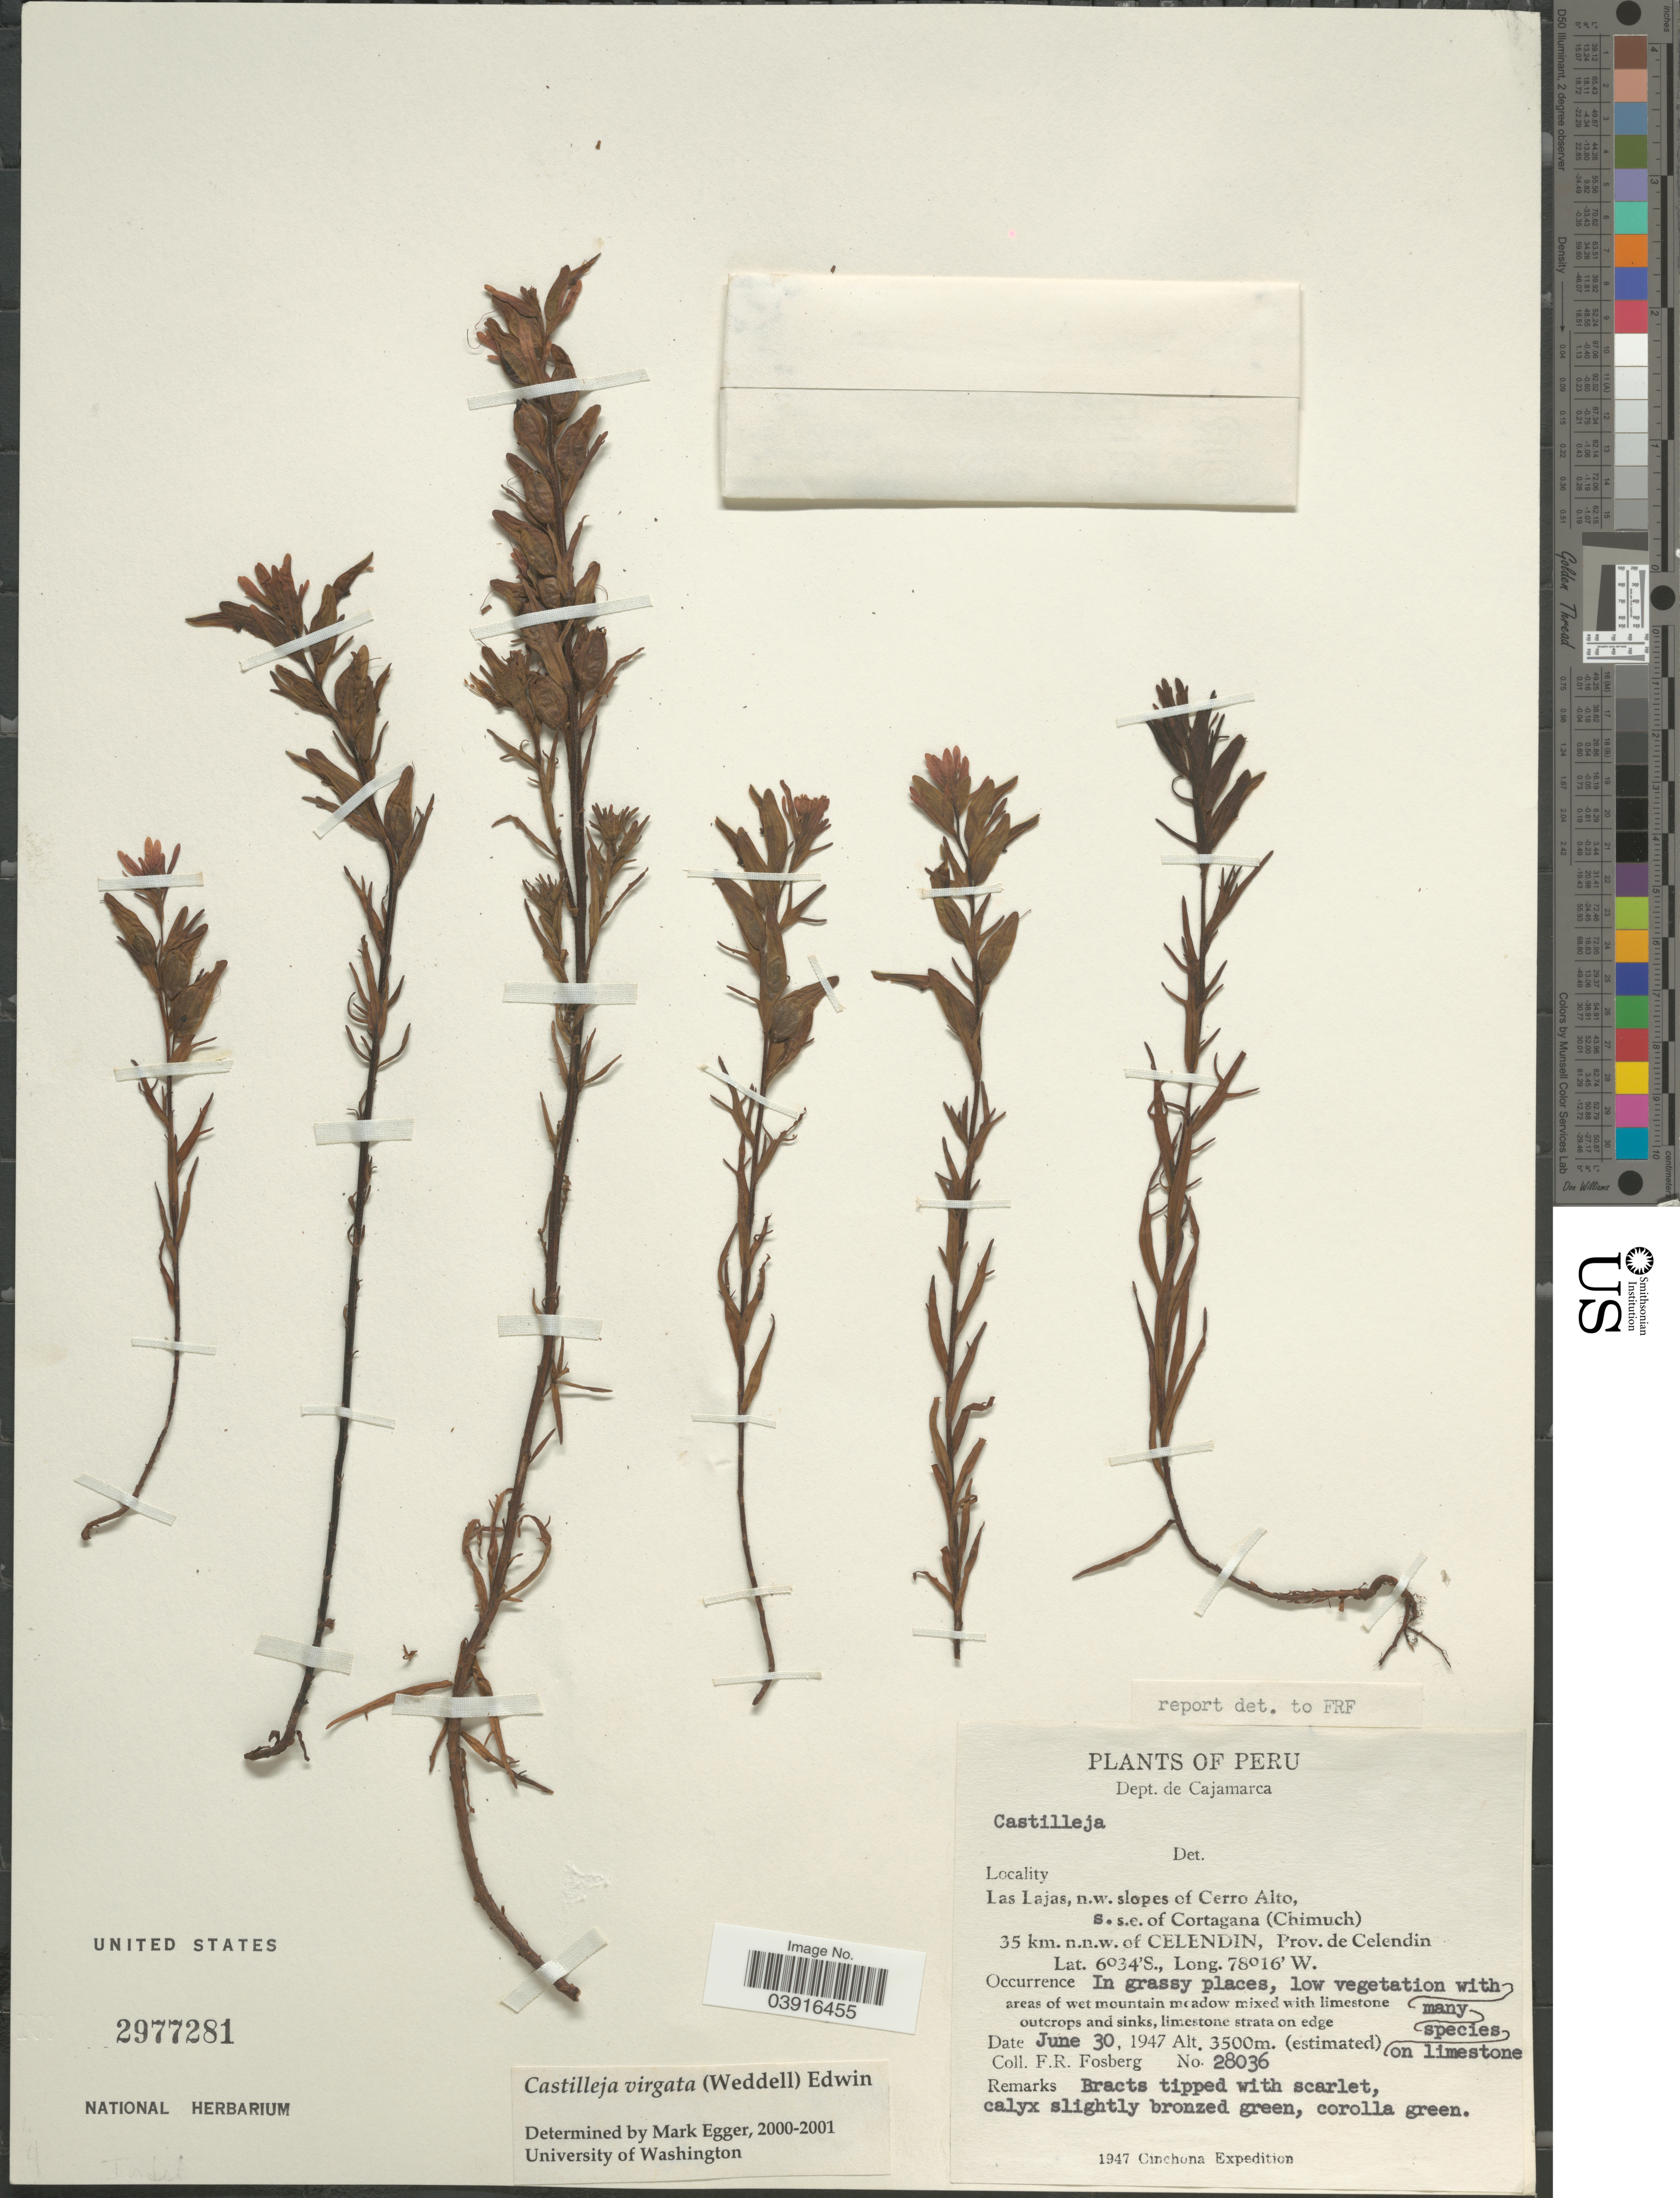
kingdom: Plantae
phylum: Tracheophyta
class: Magnoliopsida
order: Lamiales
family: Orobanchaceae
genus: Castilleja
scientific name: Castilleja virgata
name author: (Wedd.) Edwin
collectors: F. R. Fosberg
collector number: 28036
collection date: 1947-06-30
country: Peru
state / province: Cajamarca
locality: Dept. de Cajamarca. Las Lajas, n.w. slopes of Cerro Alto, S. s.e. of Cortagana (Chimuch) 35 km. n.n.w. of Celendin, Prov.de Celendin.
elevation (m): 3500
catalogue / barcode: US 2977281